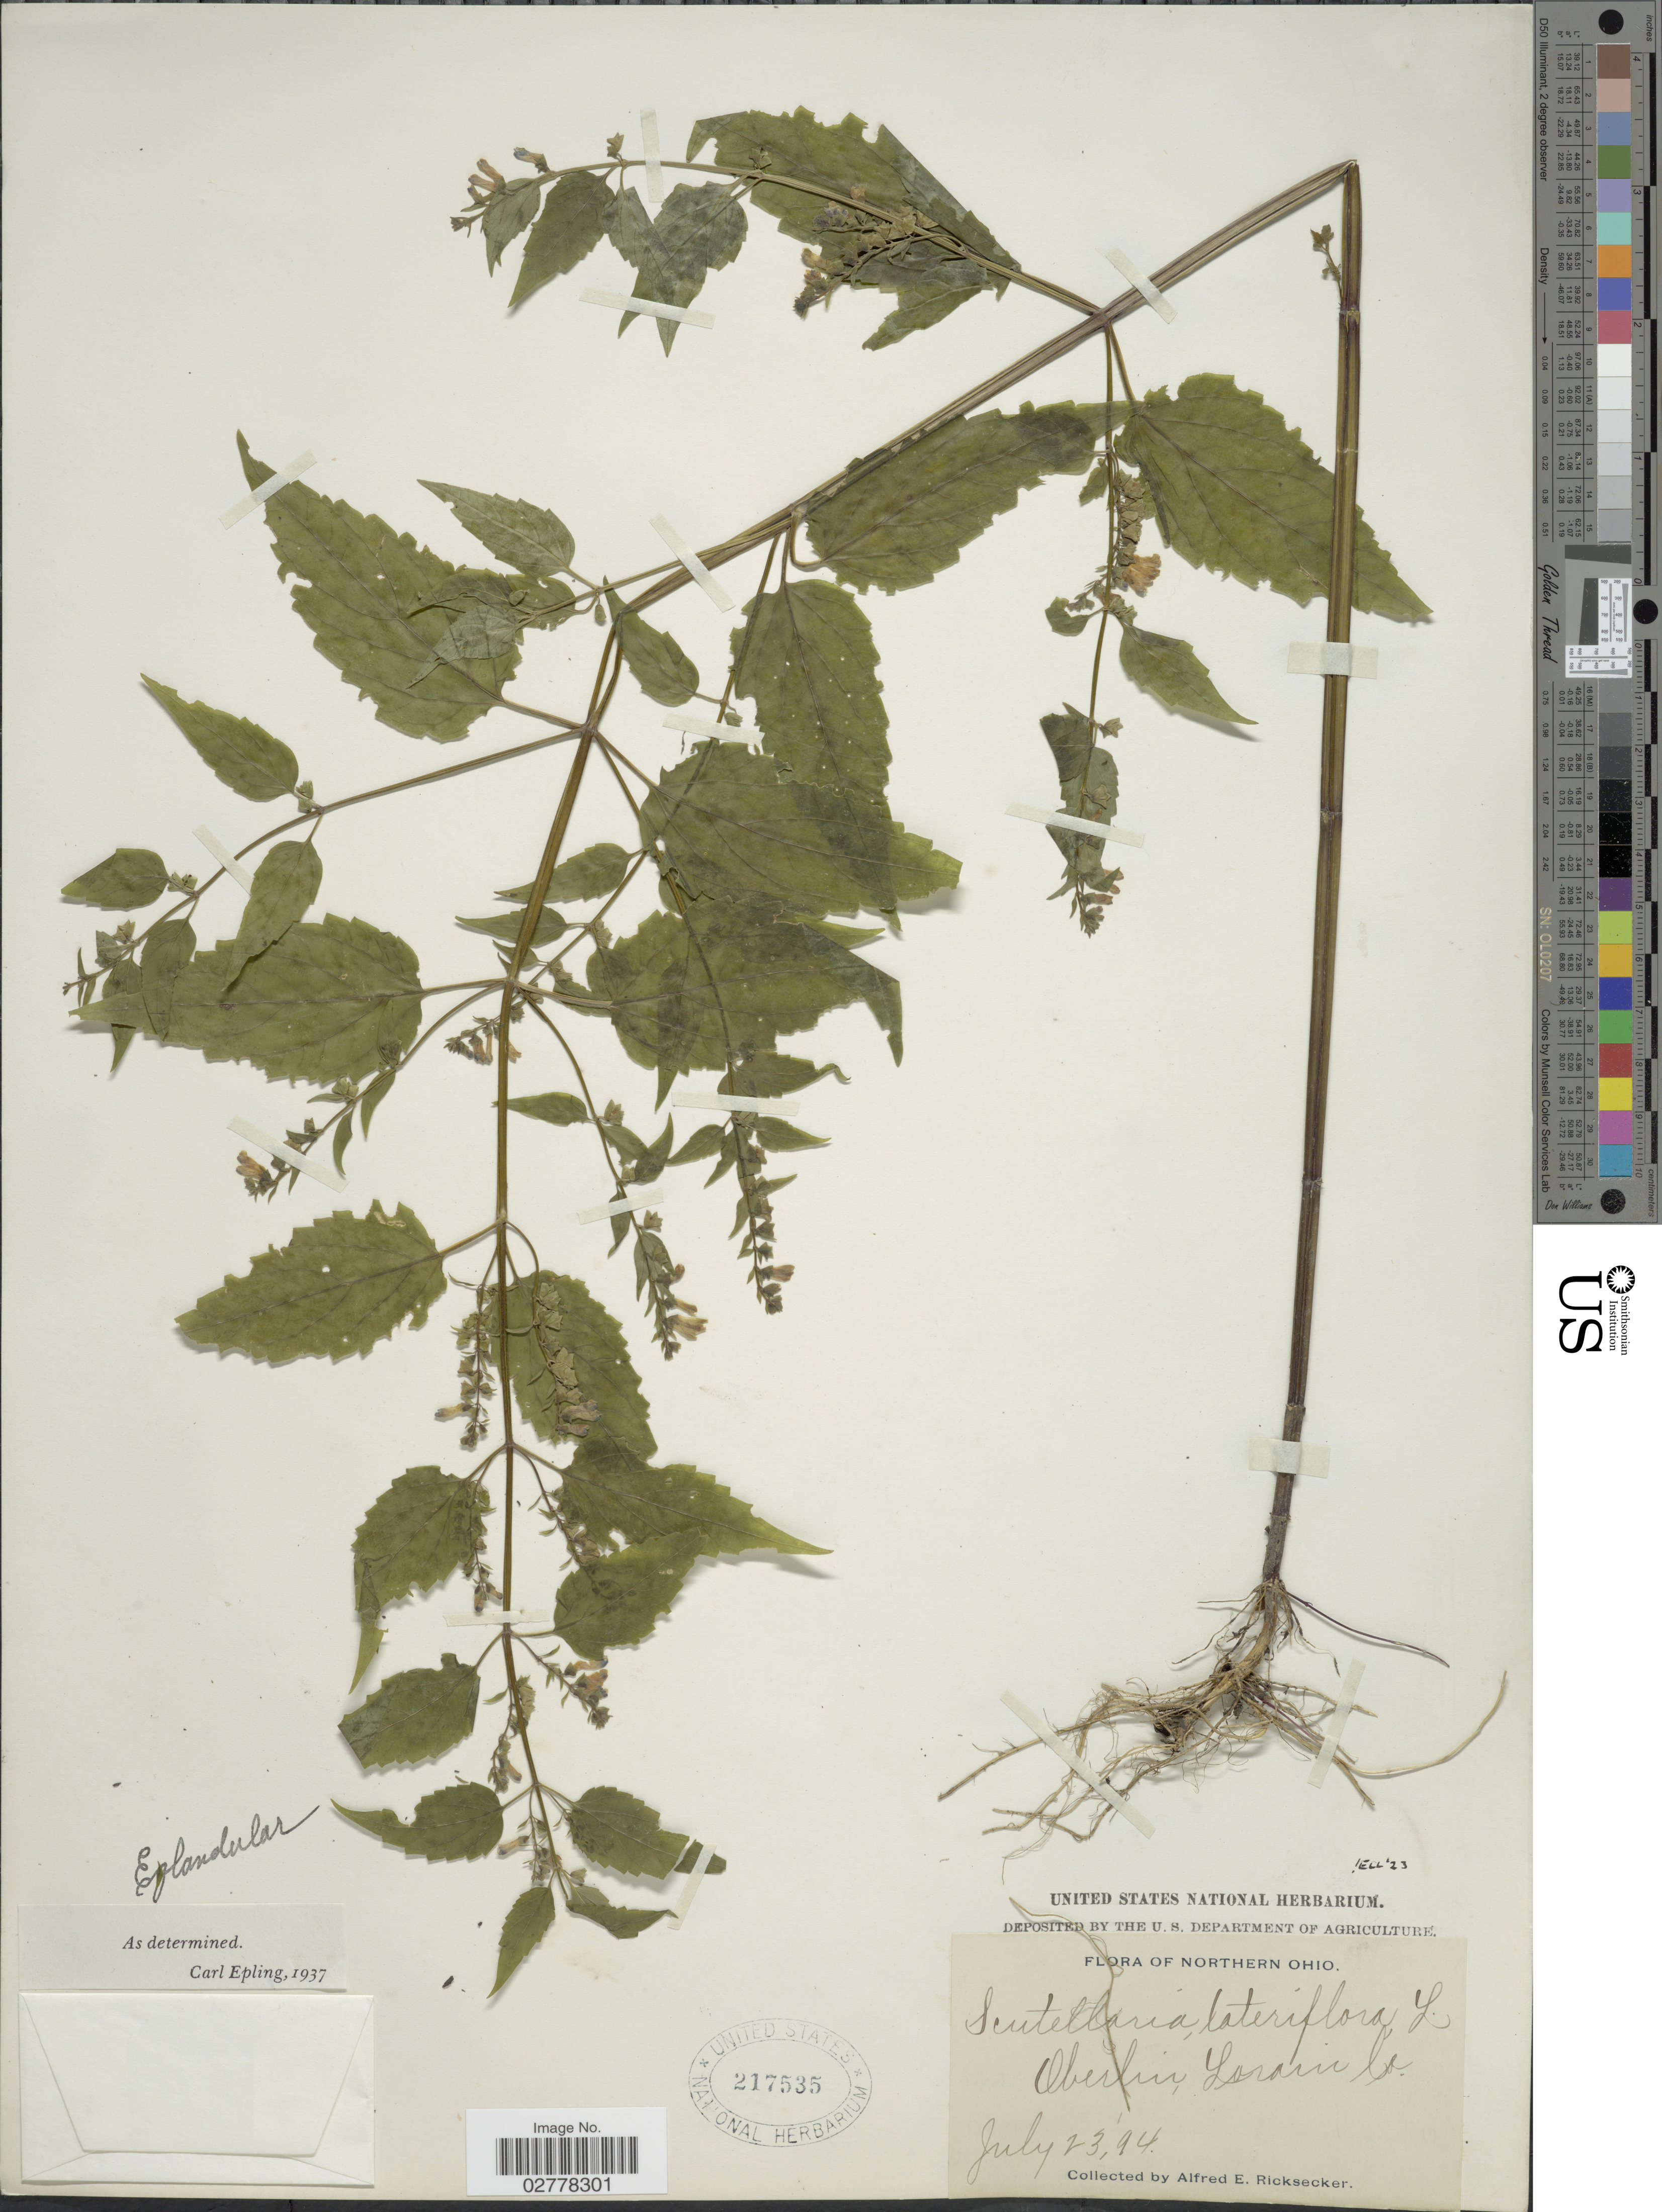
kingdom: Plantae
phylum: Tracheophyta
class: Magnoliopsida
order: Lamiales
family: Lamiaceae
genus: Scutellaria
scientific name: Scutellaria lateriflora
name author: L.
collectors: A. E. Ricksecker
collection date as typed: Transcribed d/m/y: 23/7/94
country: United States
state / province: Ohio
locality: Northern Ohio. Oberlin, Lorain Co.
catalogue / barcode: US 217535